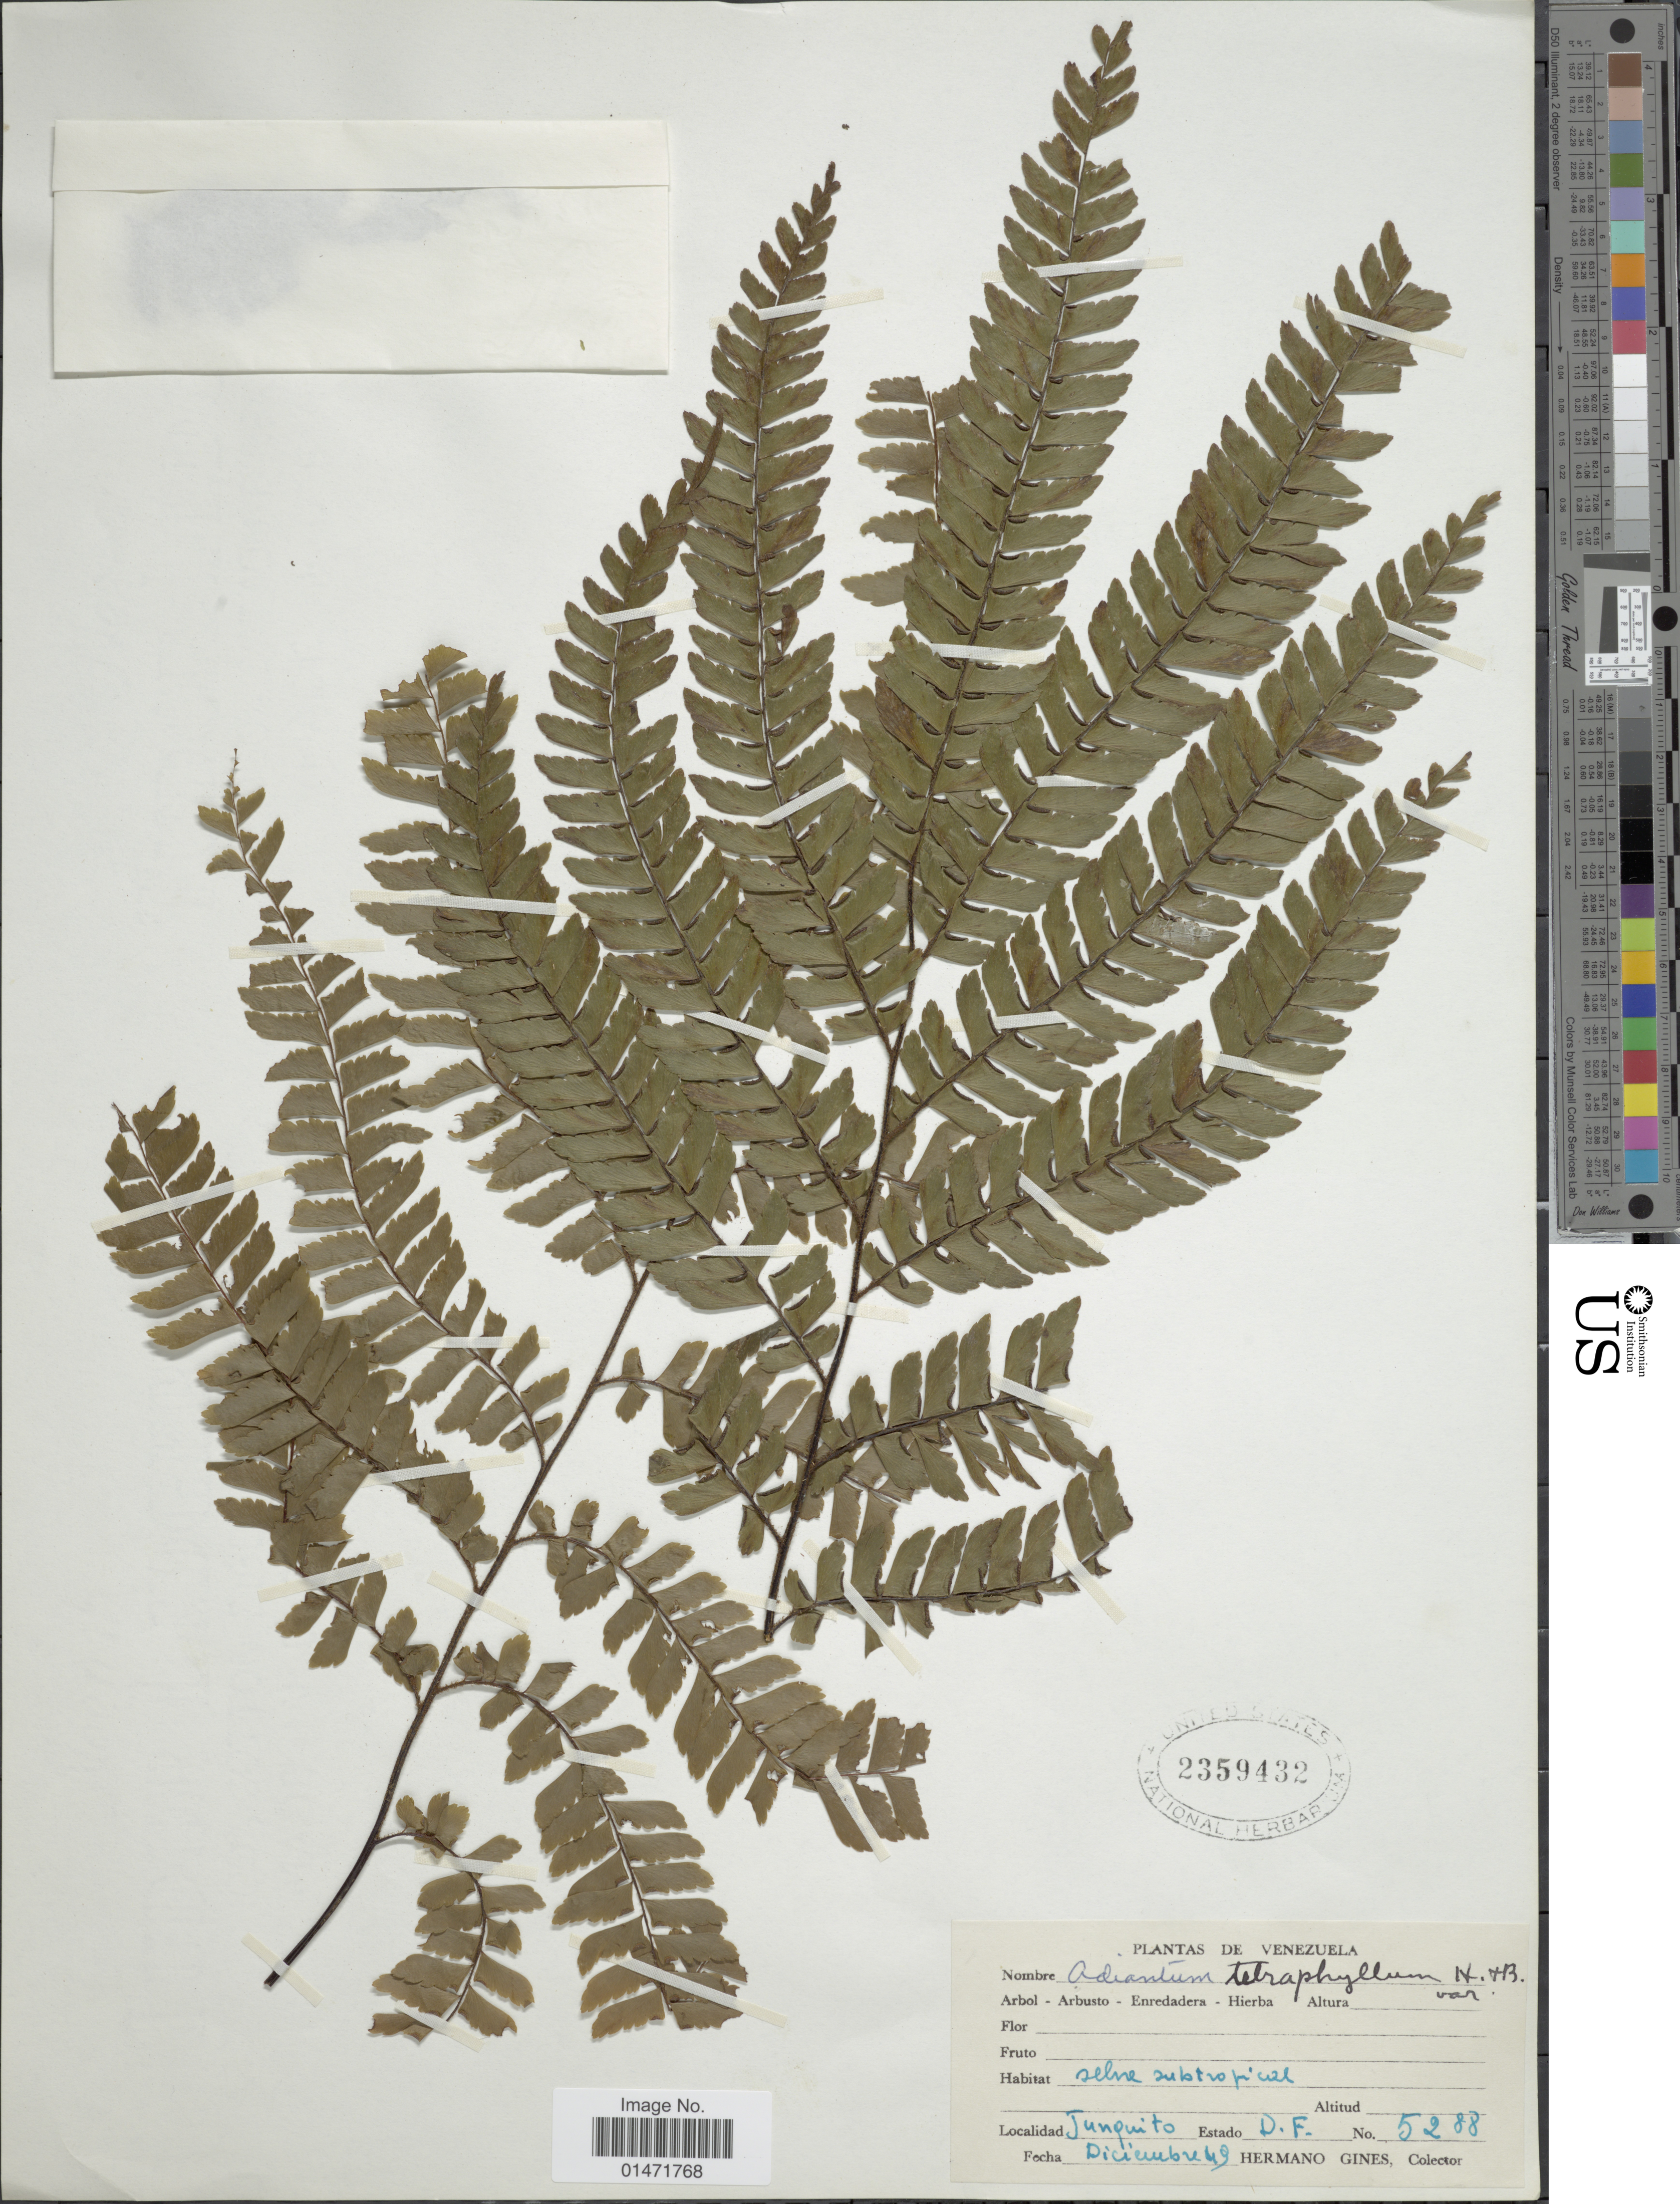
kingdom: Plantae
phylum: Tracheophyta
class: Polypodiopsida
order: Polypodiales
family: Pteridaceae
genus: Adiantum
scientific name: Adiantum tetraphyllum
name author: Humb. & Bonpl. ex Willd.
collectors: Bro. Gines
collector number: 5288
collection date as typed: Transcribed d/m/y: /12/49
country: Venezuela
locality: Junquito, Estado D.F.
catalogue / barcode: US 2359432